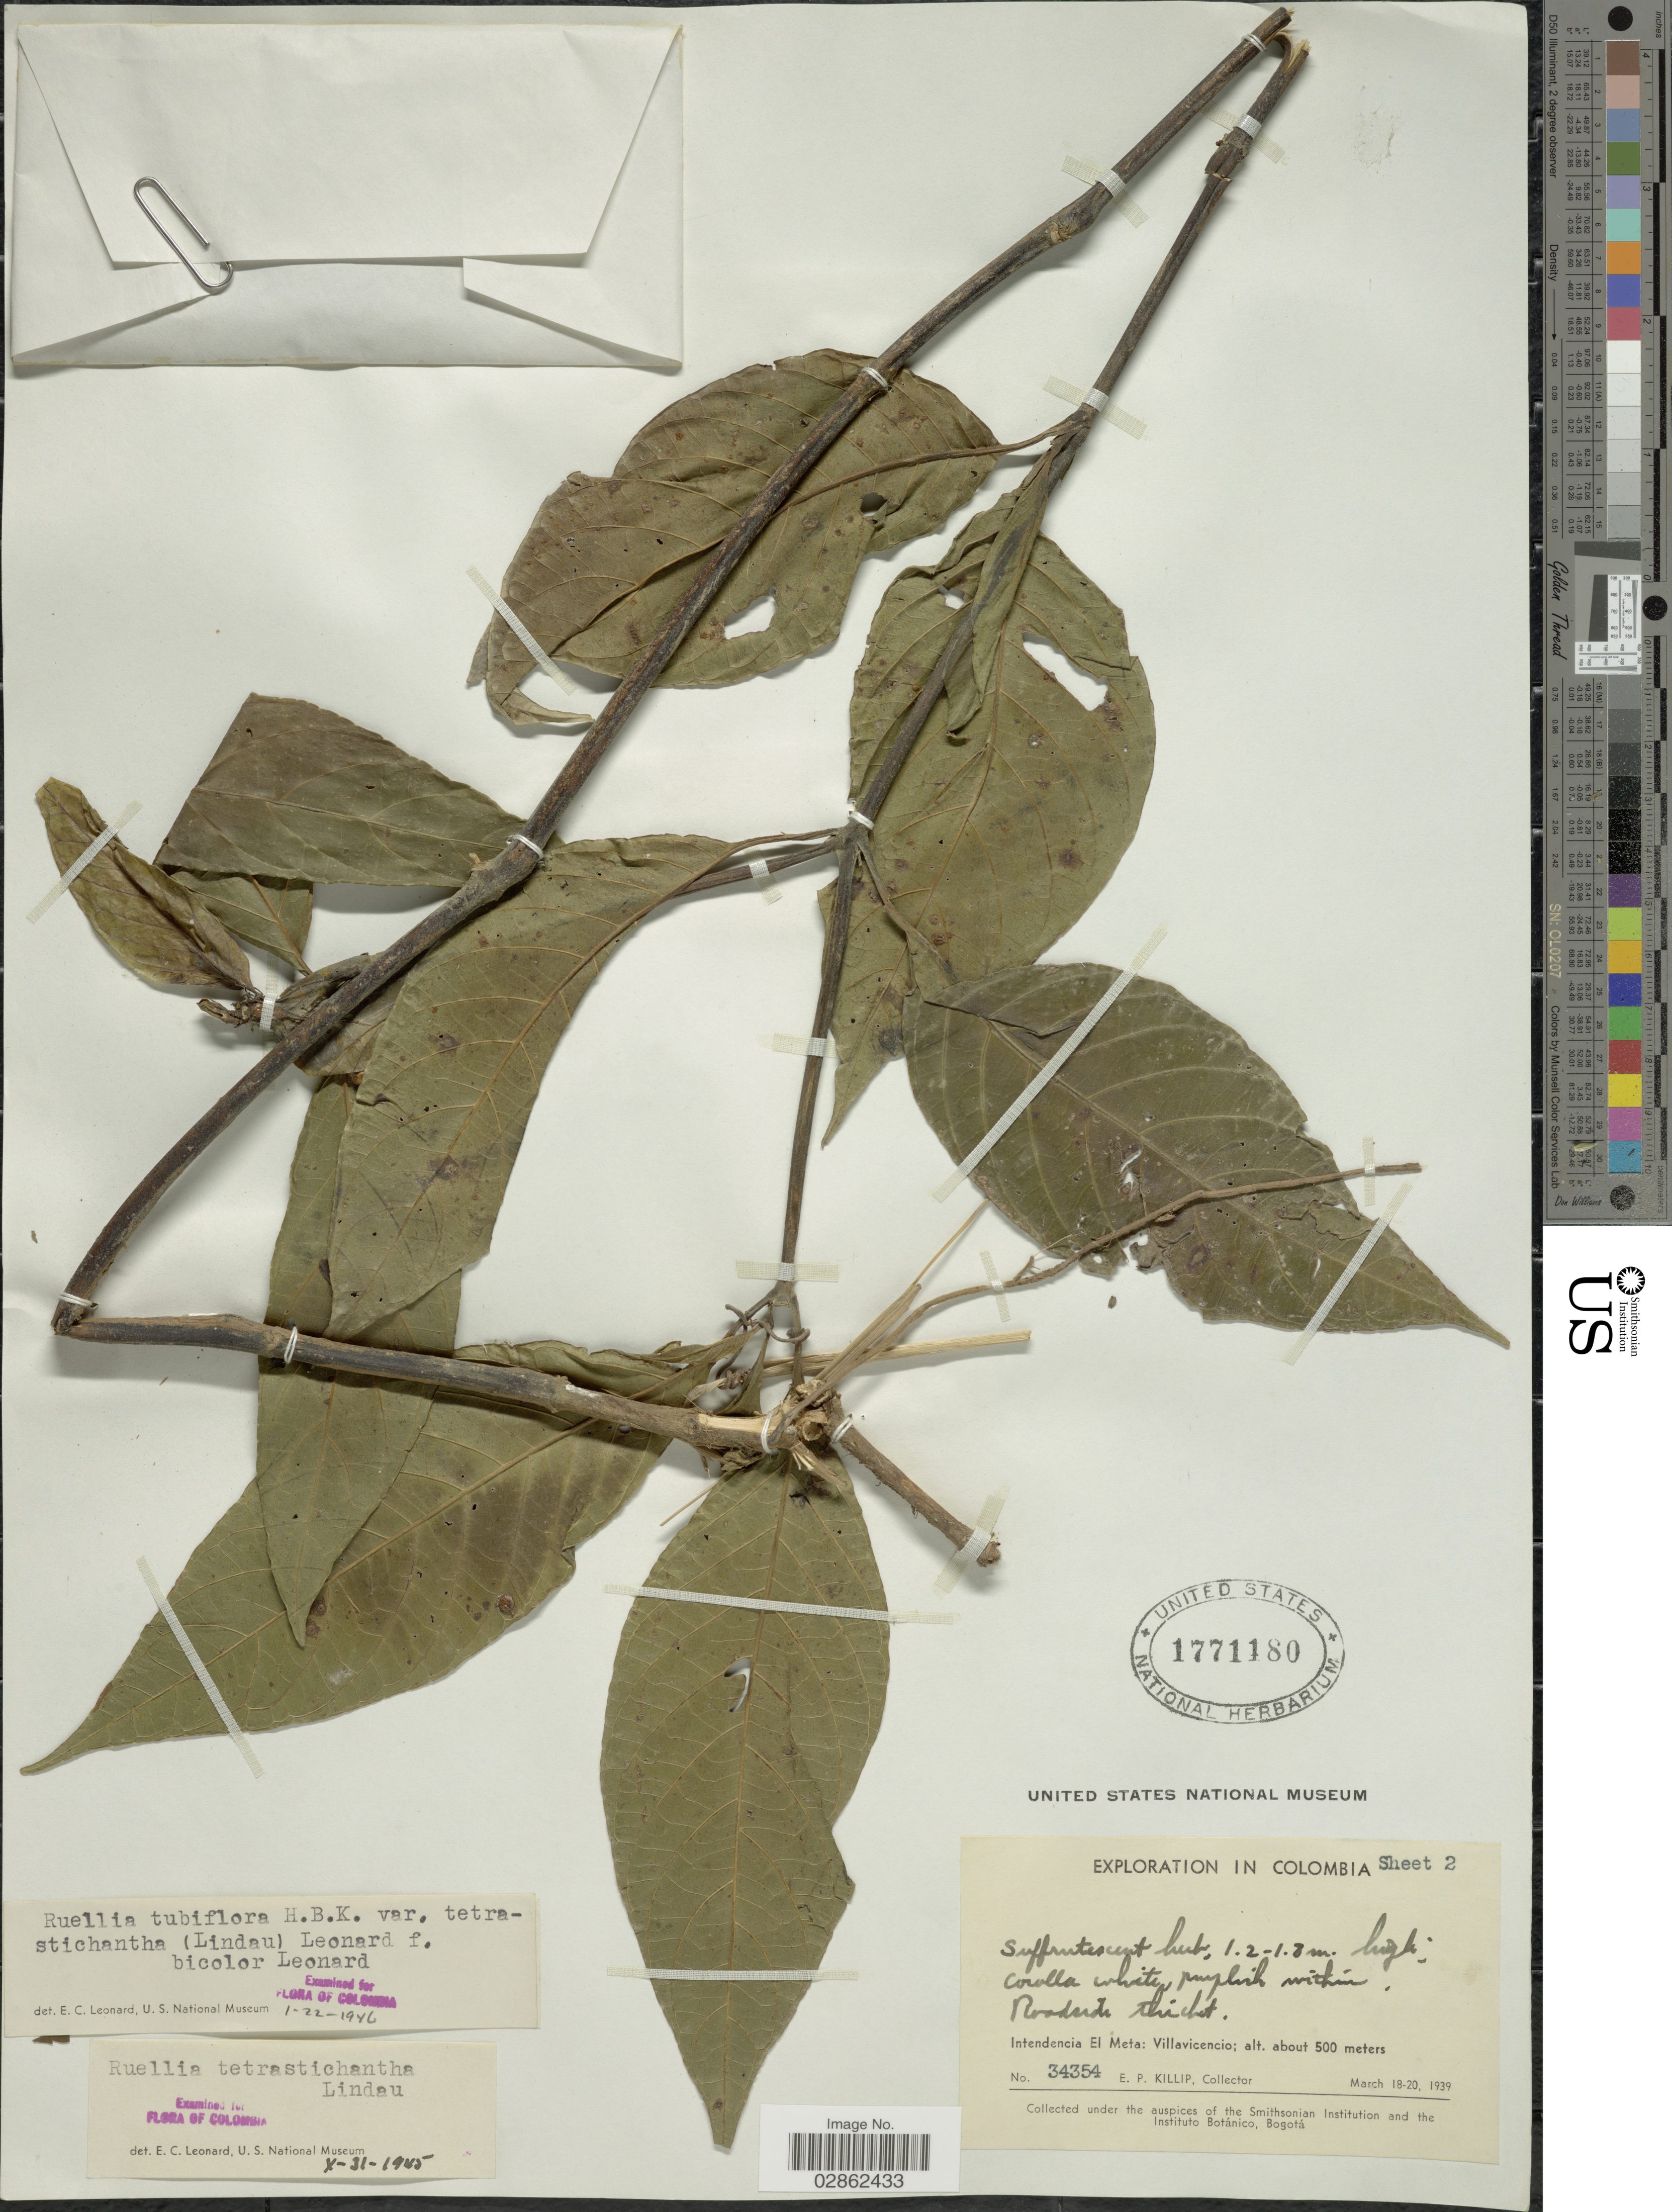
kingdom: Plantae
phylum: Tracheophyta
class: Magnoliopsida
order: Lamiales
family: Acanthaceae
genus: Ruellia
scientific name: Ruellia tubiflora f. bicolor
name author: Leonard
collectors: E. P. Killip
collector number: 34354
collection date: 1939-03-18/1939-03-20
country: Colombia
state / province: Meta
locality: Intendencia El Meta: Villavicencio.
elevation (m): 500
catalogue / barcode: US 1771180